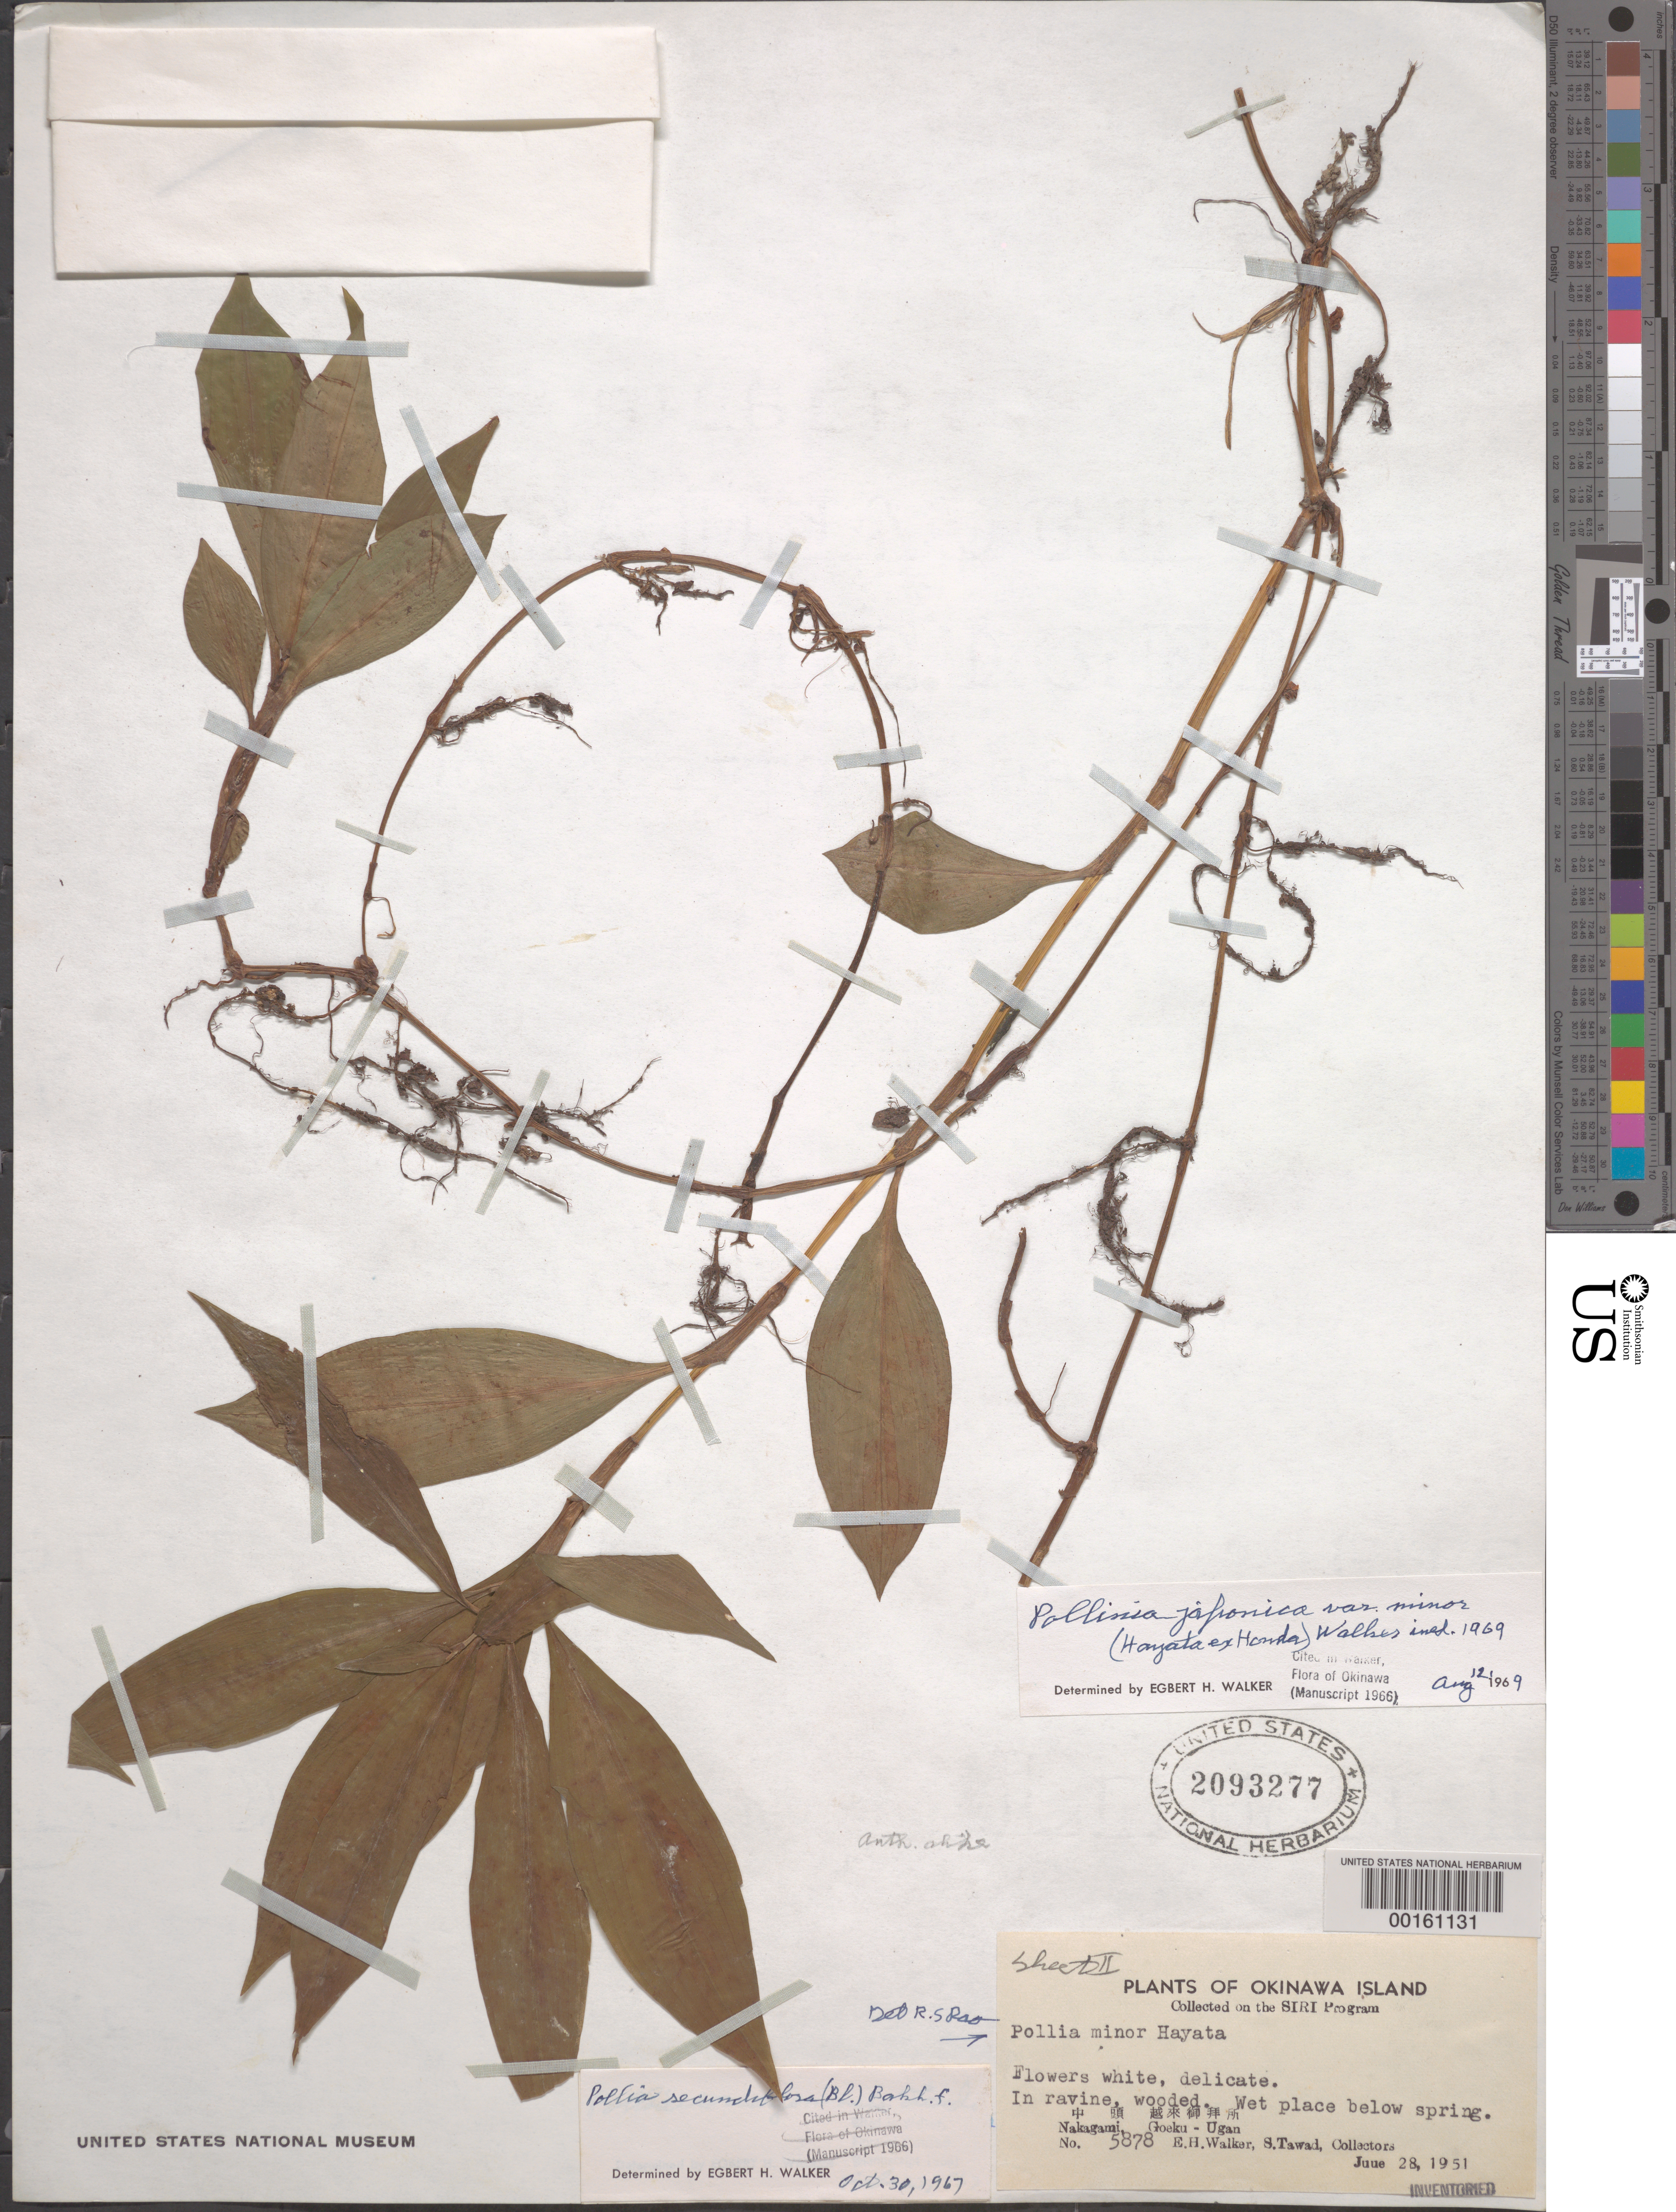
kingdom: Plantae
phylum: Tracheophyta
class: Liliopsida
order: Commelinales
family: Commelinaceae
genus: Pollia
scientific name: Pollia minor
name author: Honda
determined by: Rao, R. S.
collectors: E. H. Walker & S. Tawada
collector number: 5878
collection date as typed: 28 Jun 1951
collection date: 1951-06-28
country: Japan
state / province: Okinawa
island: Ryukyu Is.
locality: Nagagami, goeku-ugan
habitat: In ravine, wooded. wet place below spring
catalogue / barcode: US 2093277